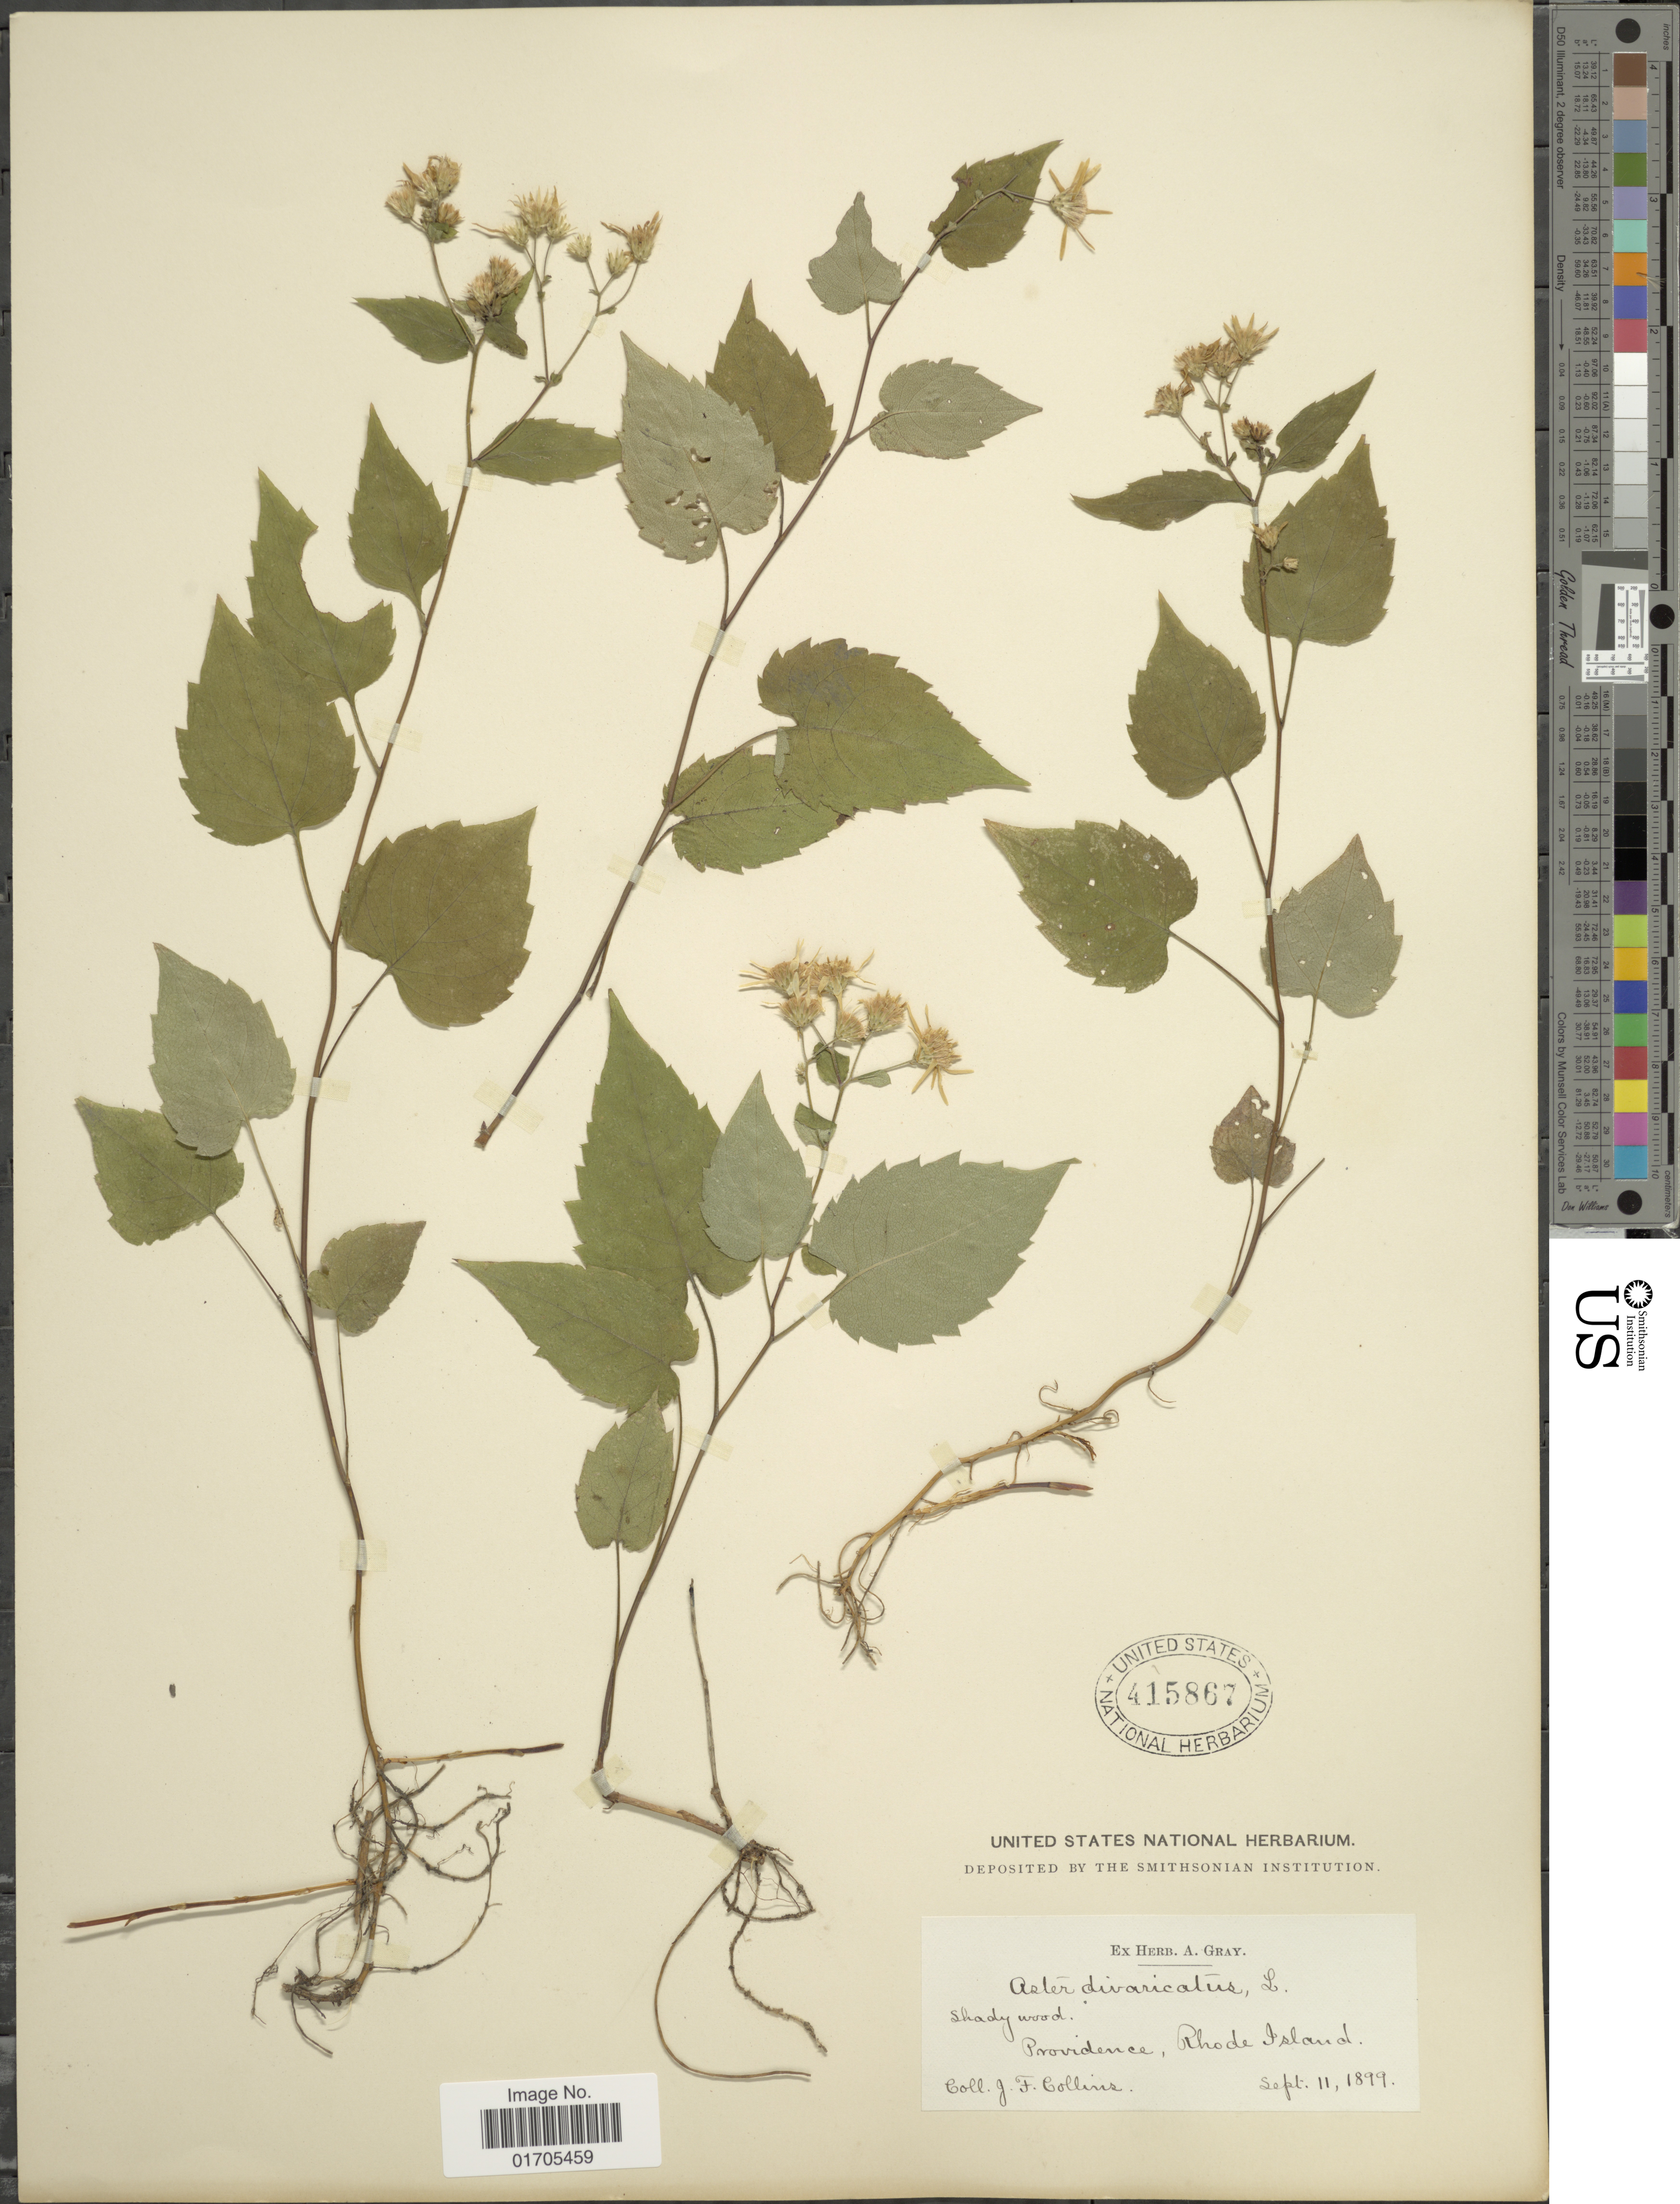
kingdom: Plantae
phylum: Tracheophyta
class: Magnoliopsida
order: Asterales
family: Asteraceae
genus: Eurybia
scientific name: Eurybia divaricata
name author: (L.) G.L. Nesom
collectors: J. Collins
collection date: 1899-09-11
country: United States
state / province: Rhode Island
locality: Providence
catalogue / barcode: US 415867